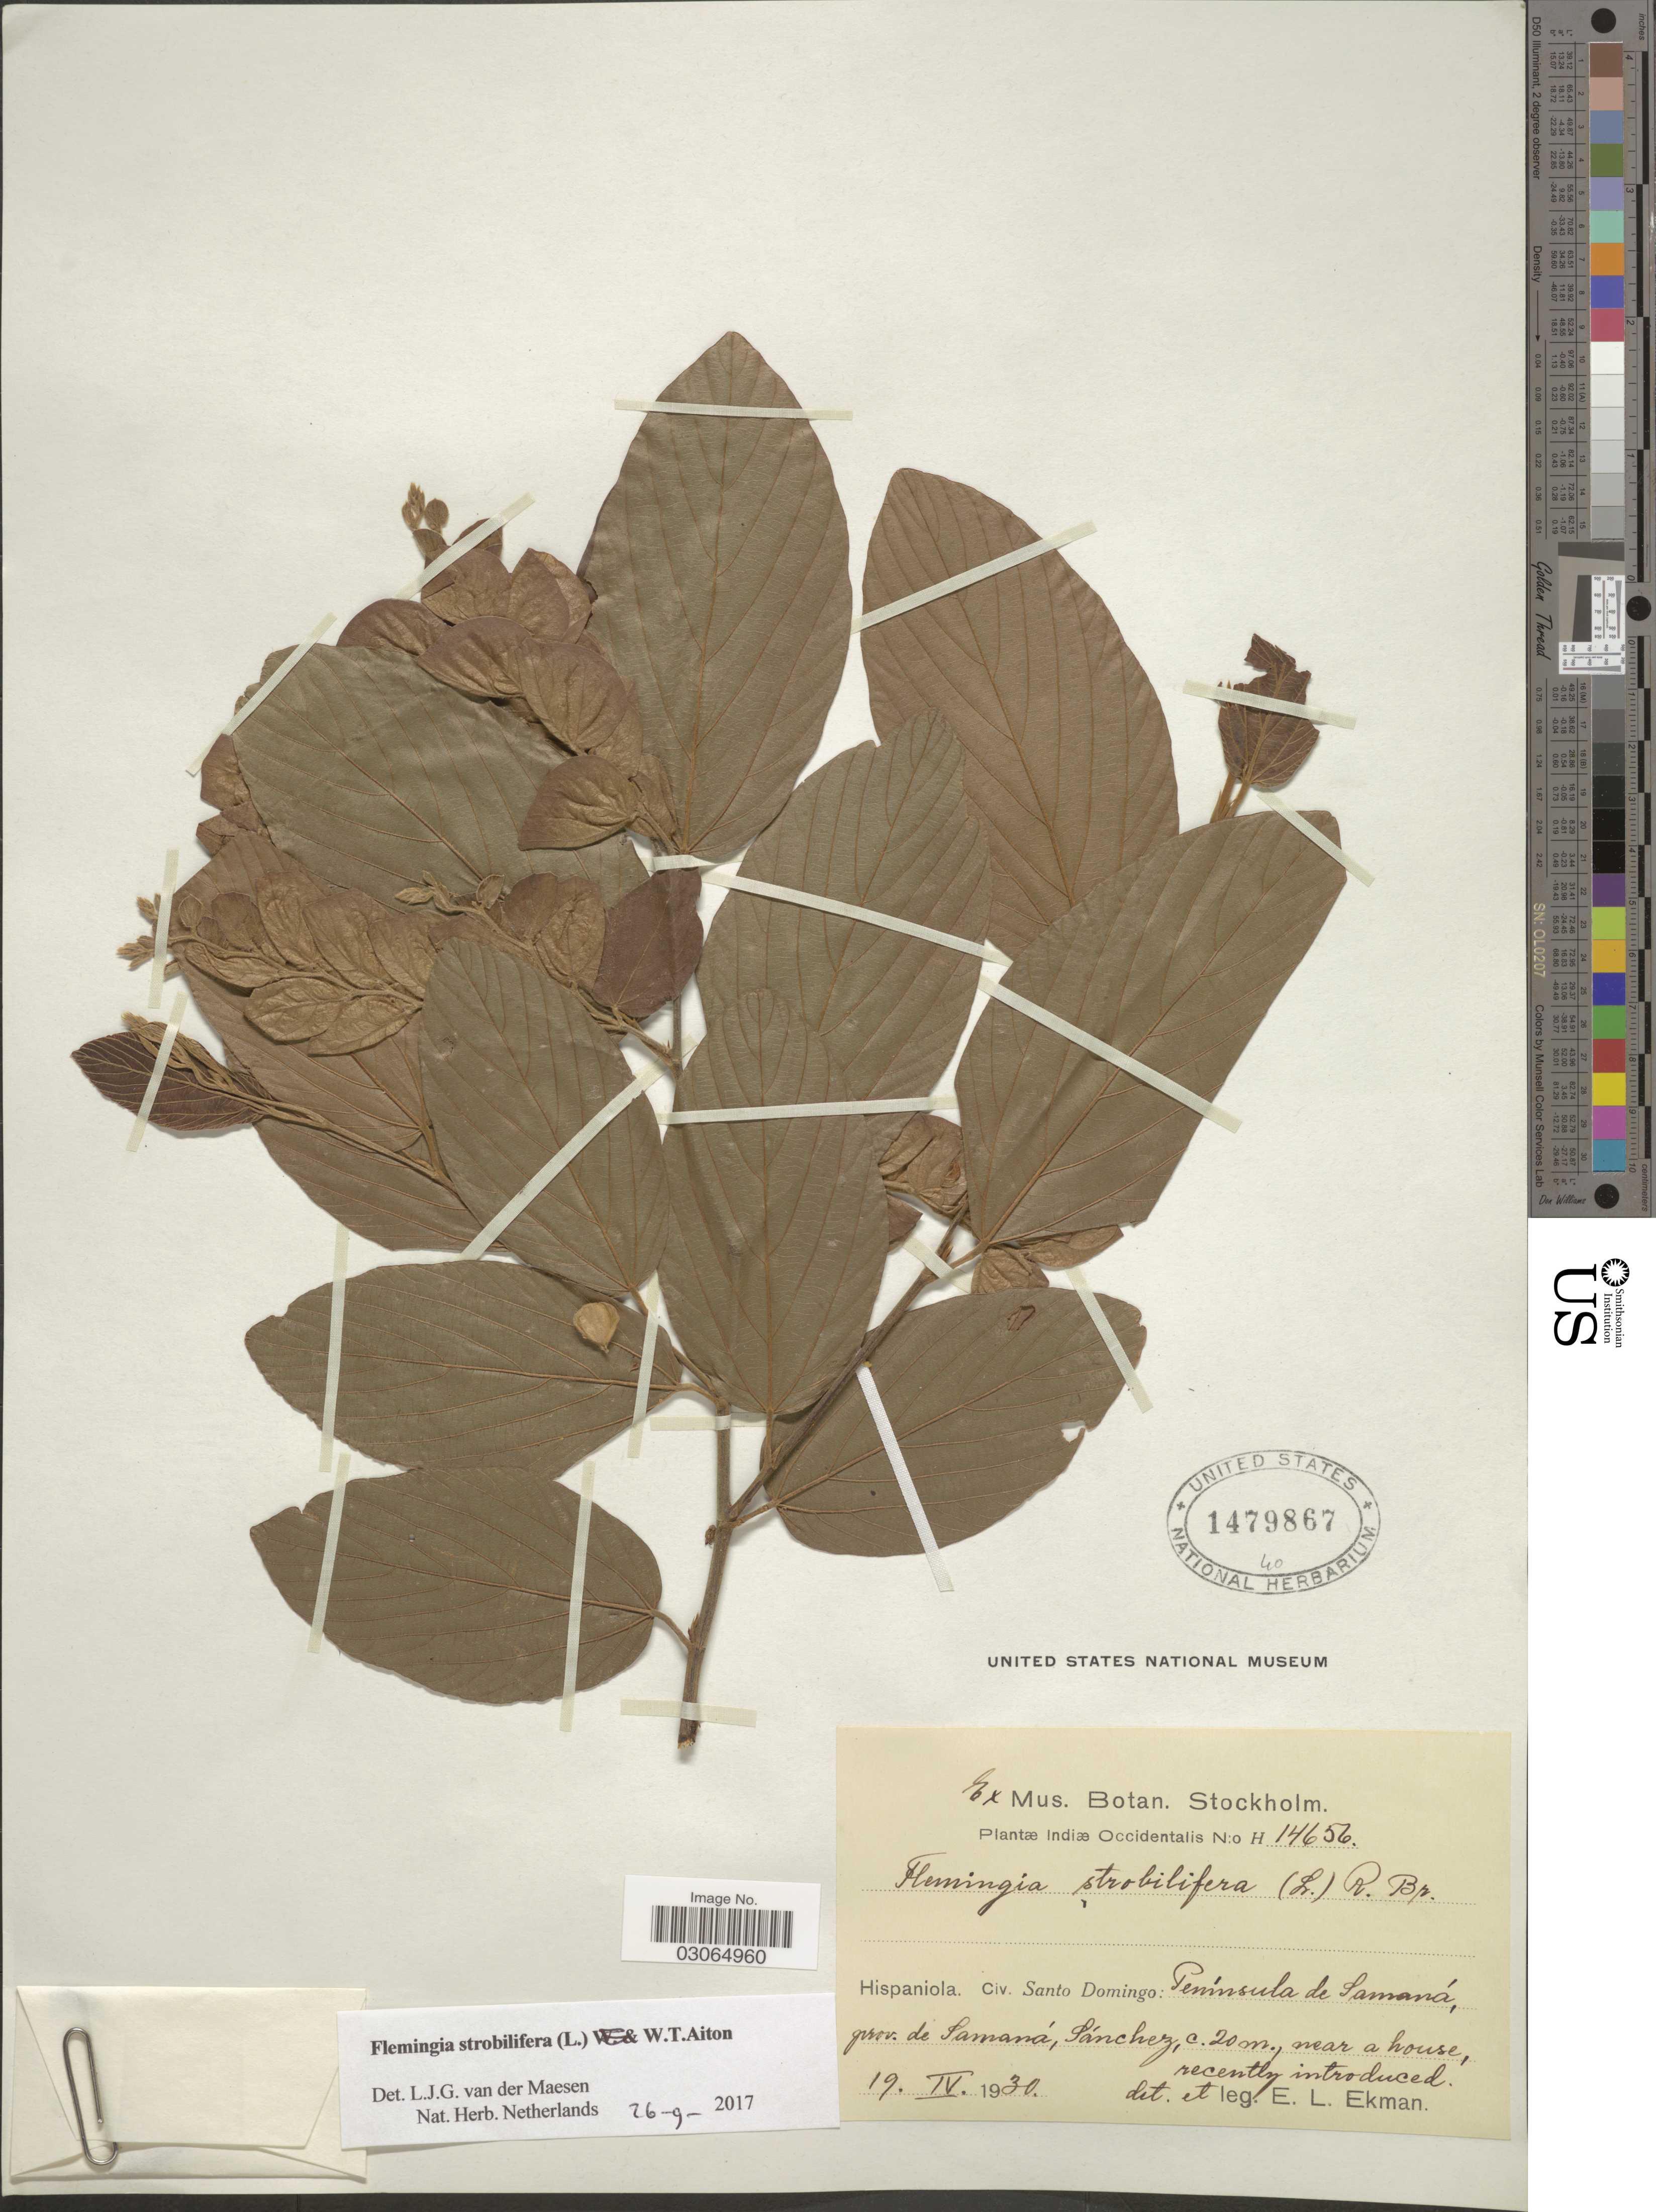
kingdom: Plantae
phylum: Tracheophyta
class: Magnoliopsida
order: Fabales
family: Fabaceae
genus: Flemingia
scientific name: Flemingia strobilifera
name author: (L.) W.T. Aiton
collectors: E. L. Ekman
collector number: H14656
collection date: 1930-04-19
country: Dominican Republic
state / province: Samaná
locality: Hispaniola. Civ. Santo Domingo: Península de Samaná, prov. de Samaná, Sánchez, c. 20m., near a house.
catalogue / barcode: US 1479867